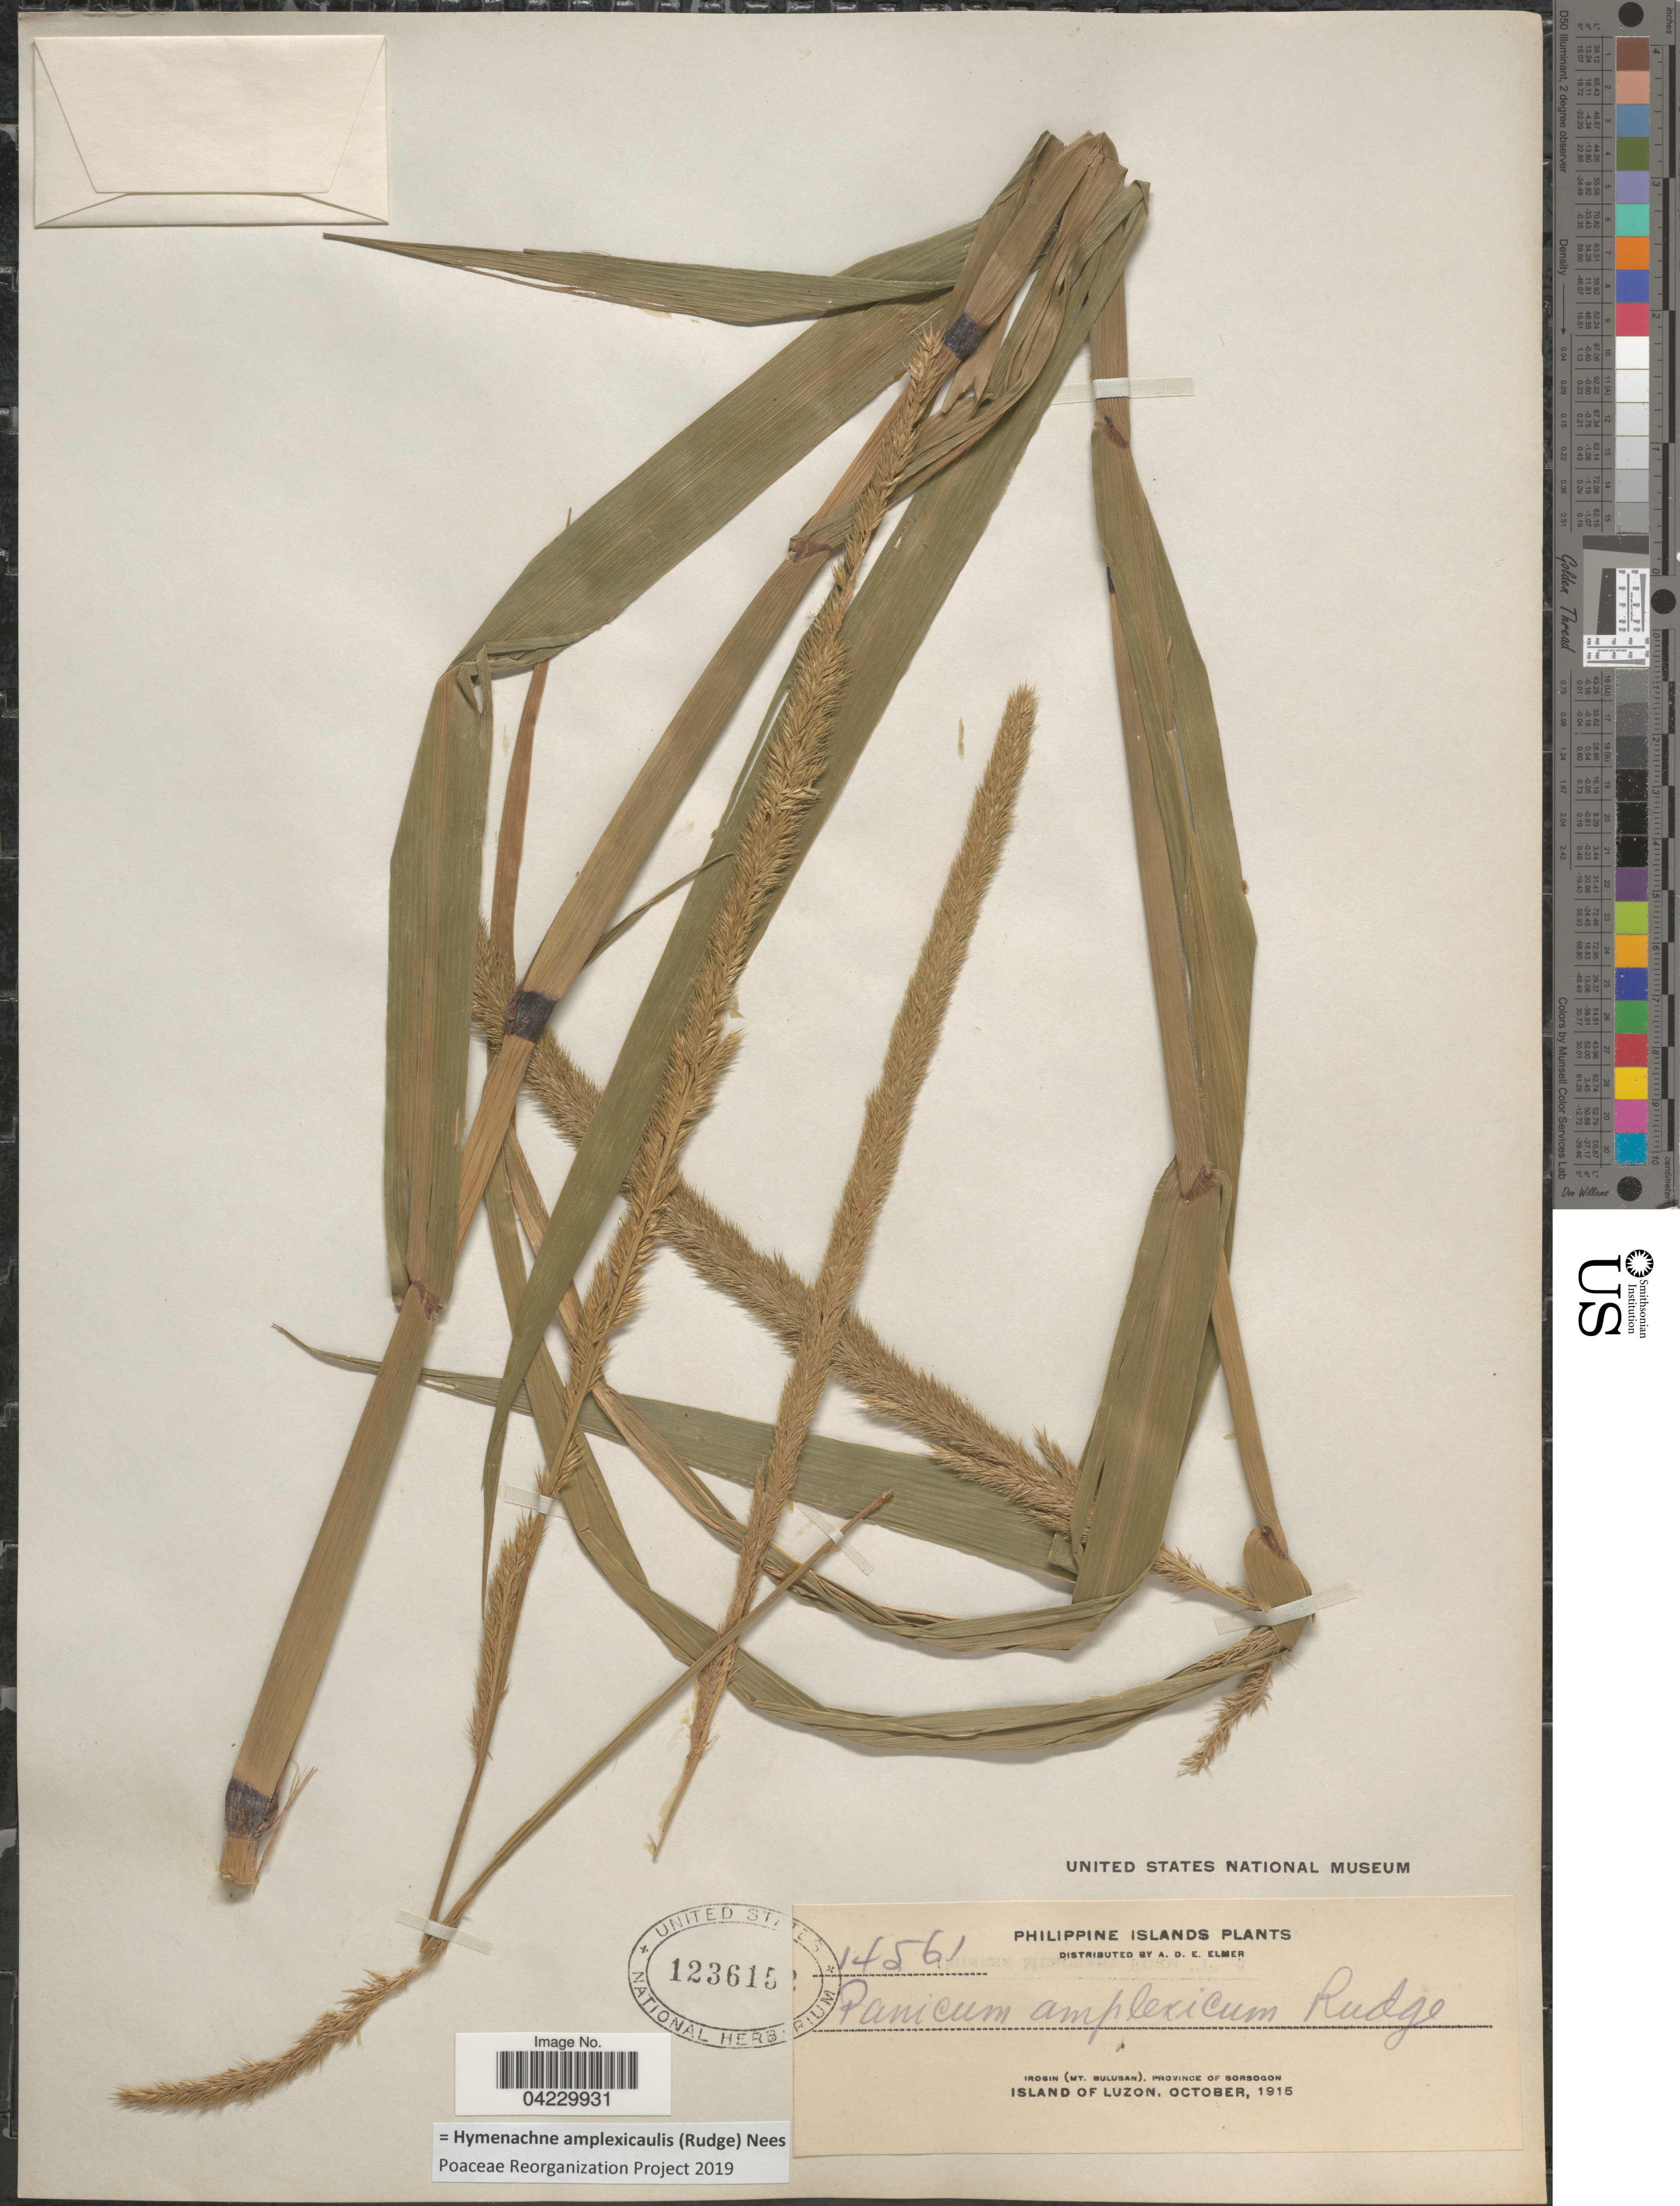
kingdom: Plantae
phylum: Tracheophyta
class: Liliopsida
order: Poales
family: Poaceae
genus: Hymenachne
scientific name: Hymenachne amplexicaulis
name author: (Rudge) Nees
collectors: A. D. E. Elmer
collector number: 14561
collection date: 1915-10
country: Philippines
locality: Philippine Islands. Irosin (Mt. Bulusan), Province of Sorsogon. Island of Luzon.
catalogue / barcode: US 1236152